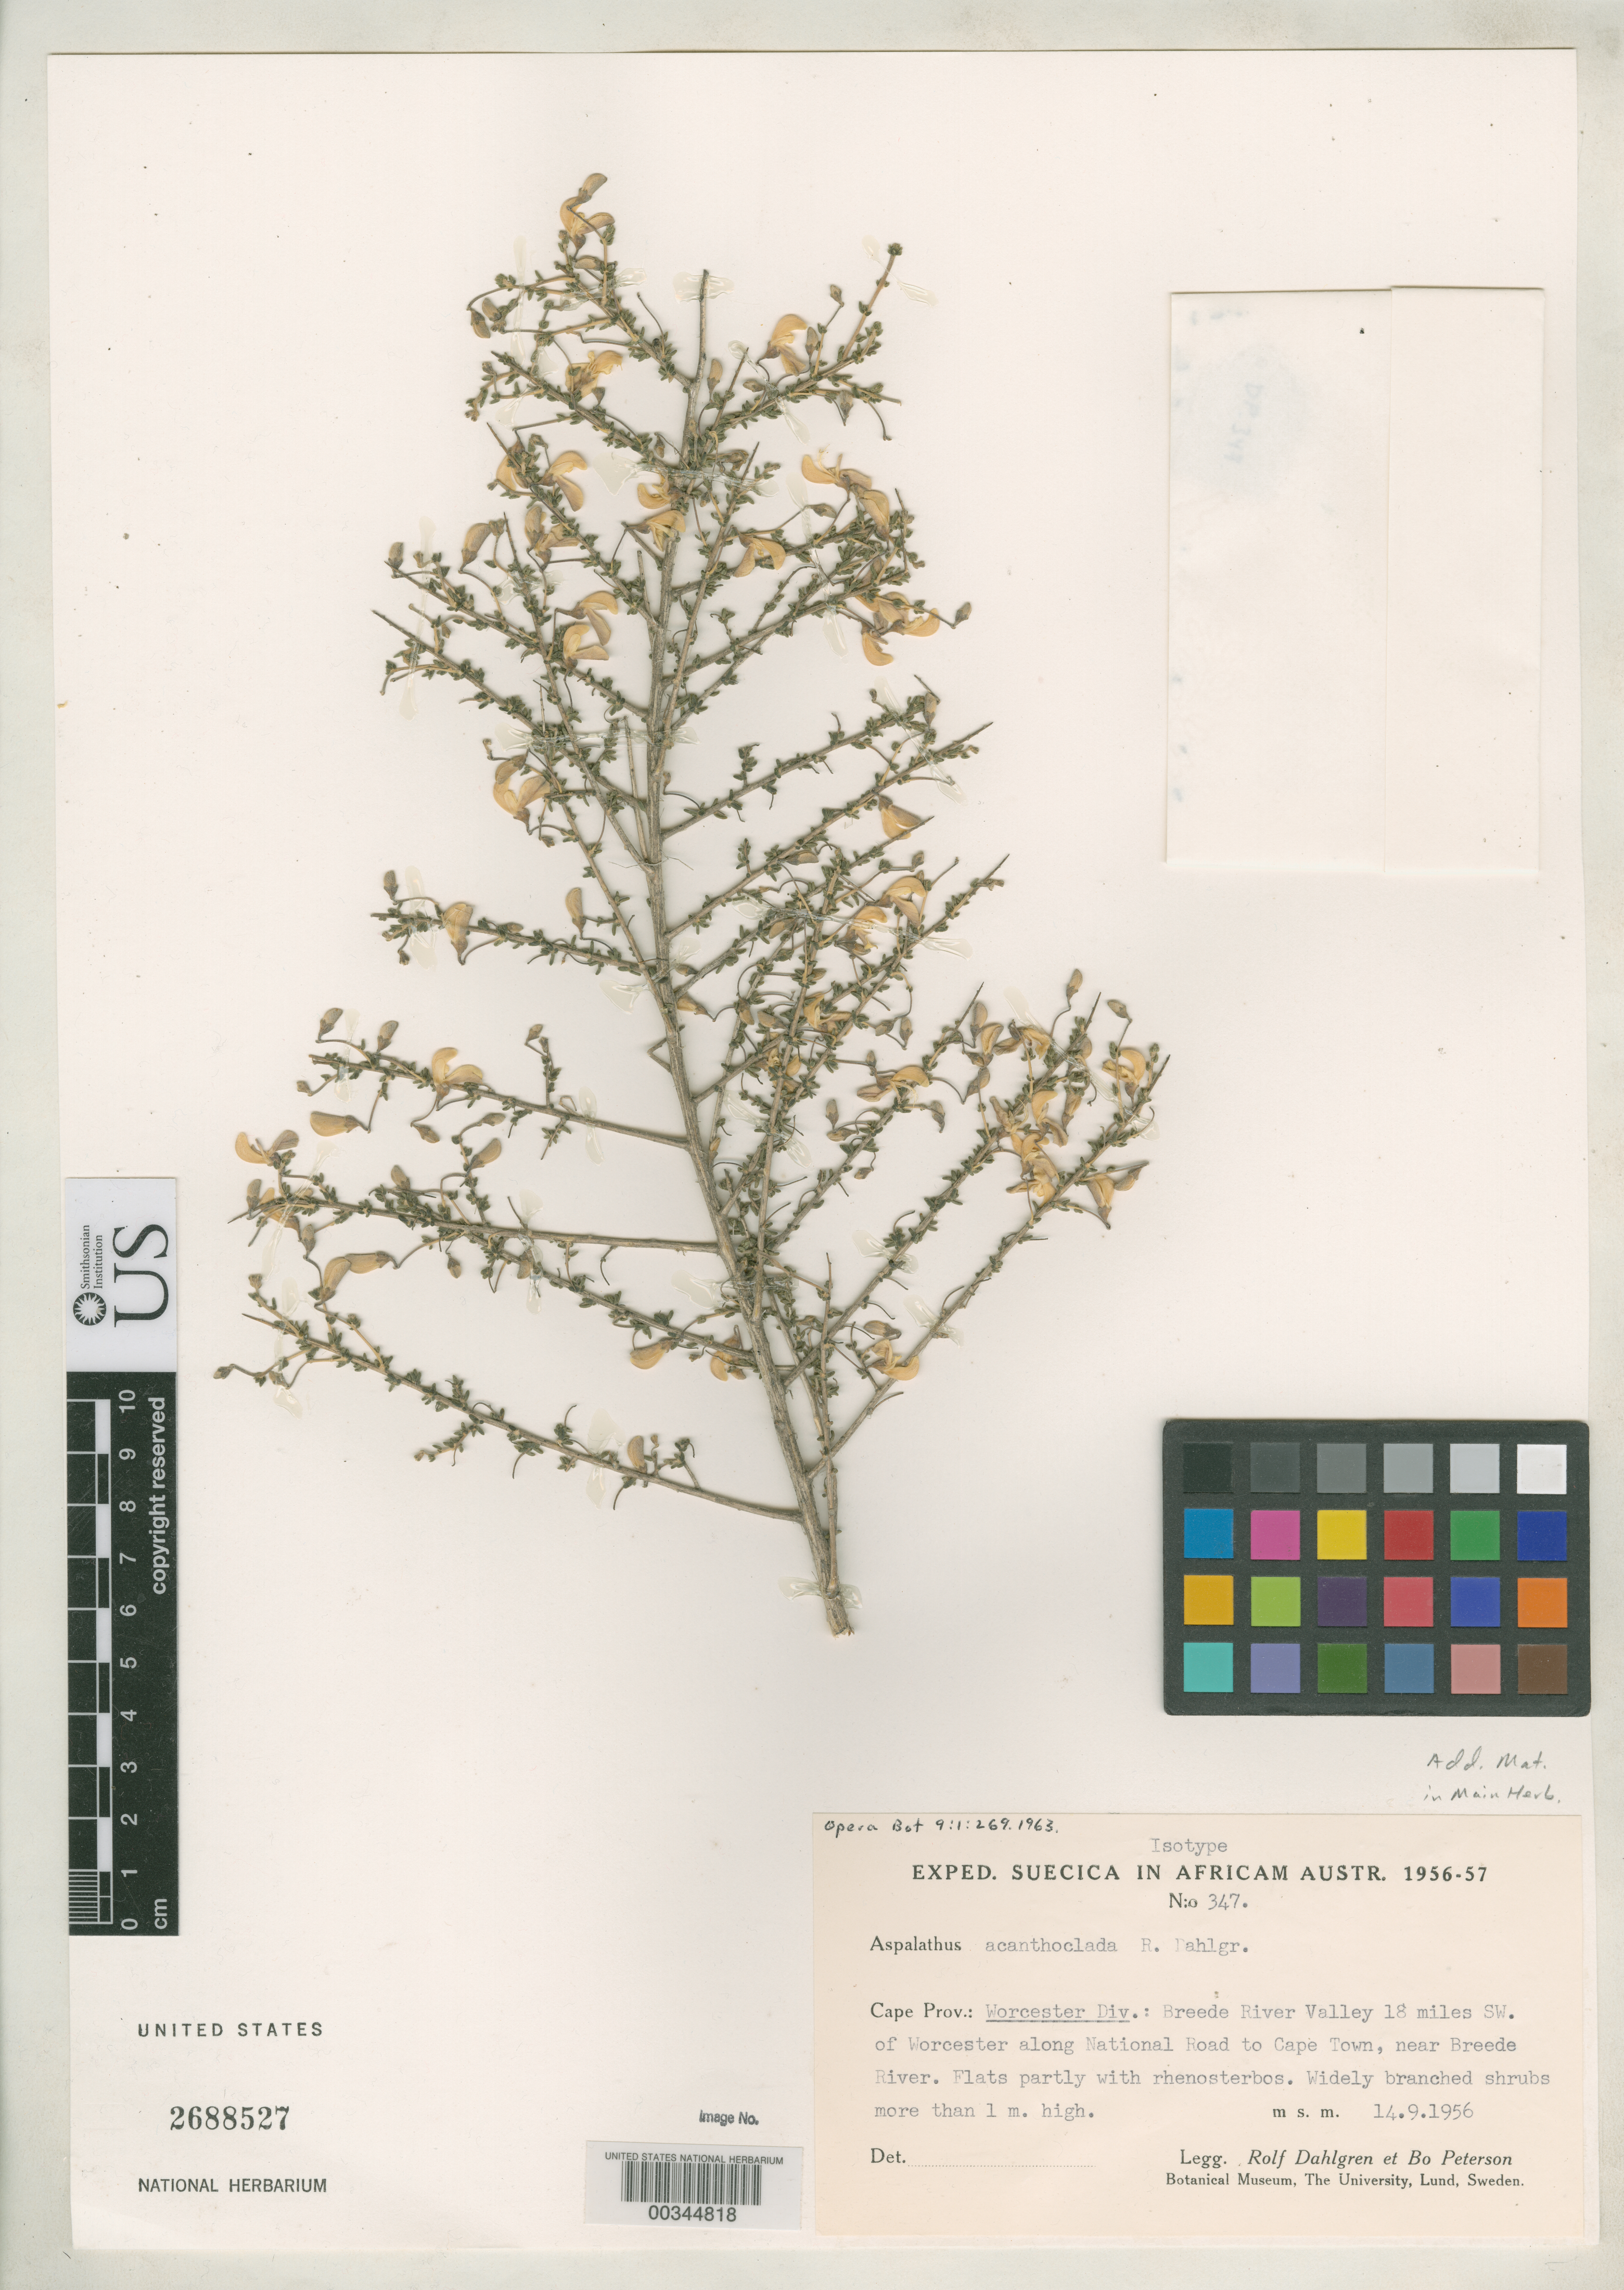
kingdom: Plantae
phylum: Tracheophyta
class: Magnoliopsida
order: Fabales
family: Fabaceae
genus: Aspalathus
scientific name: Aspalathus acanthoclada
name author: R. Dahlgren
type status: Isotype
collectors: R. Dahlgren & B. H. Peterson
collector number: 347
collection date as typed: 14 Sep 1956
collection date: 1956-09-14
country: South Africa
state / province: Western Cape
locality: Worcester Div., Breede River Valley 18 mi SW of Worchester along national road to Cape Town, near Breede River.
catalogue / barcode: US 2688527